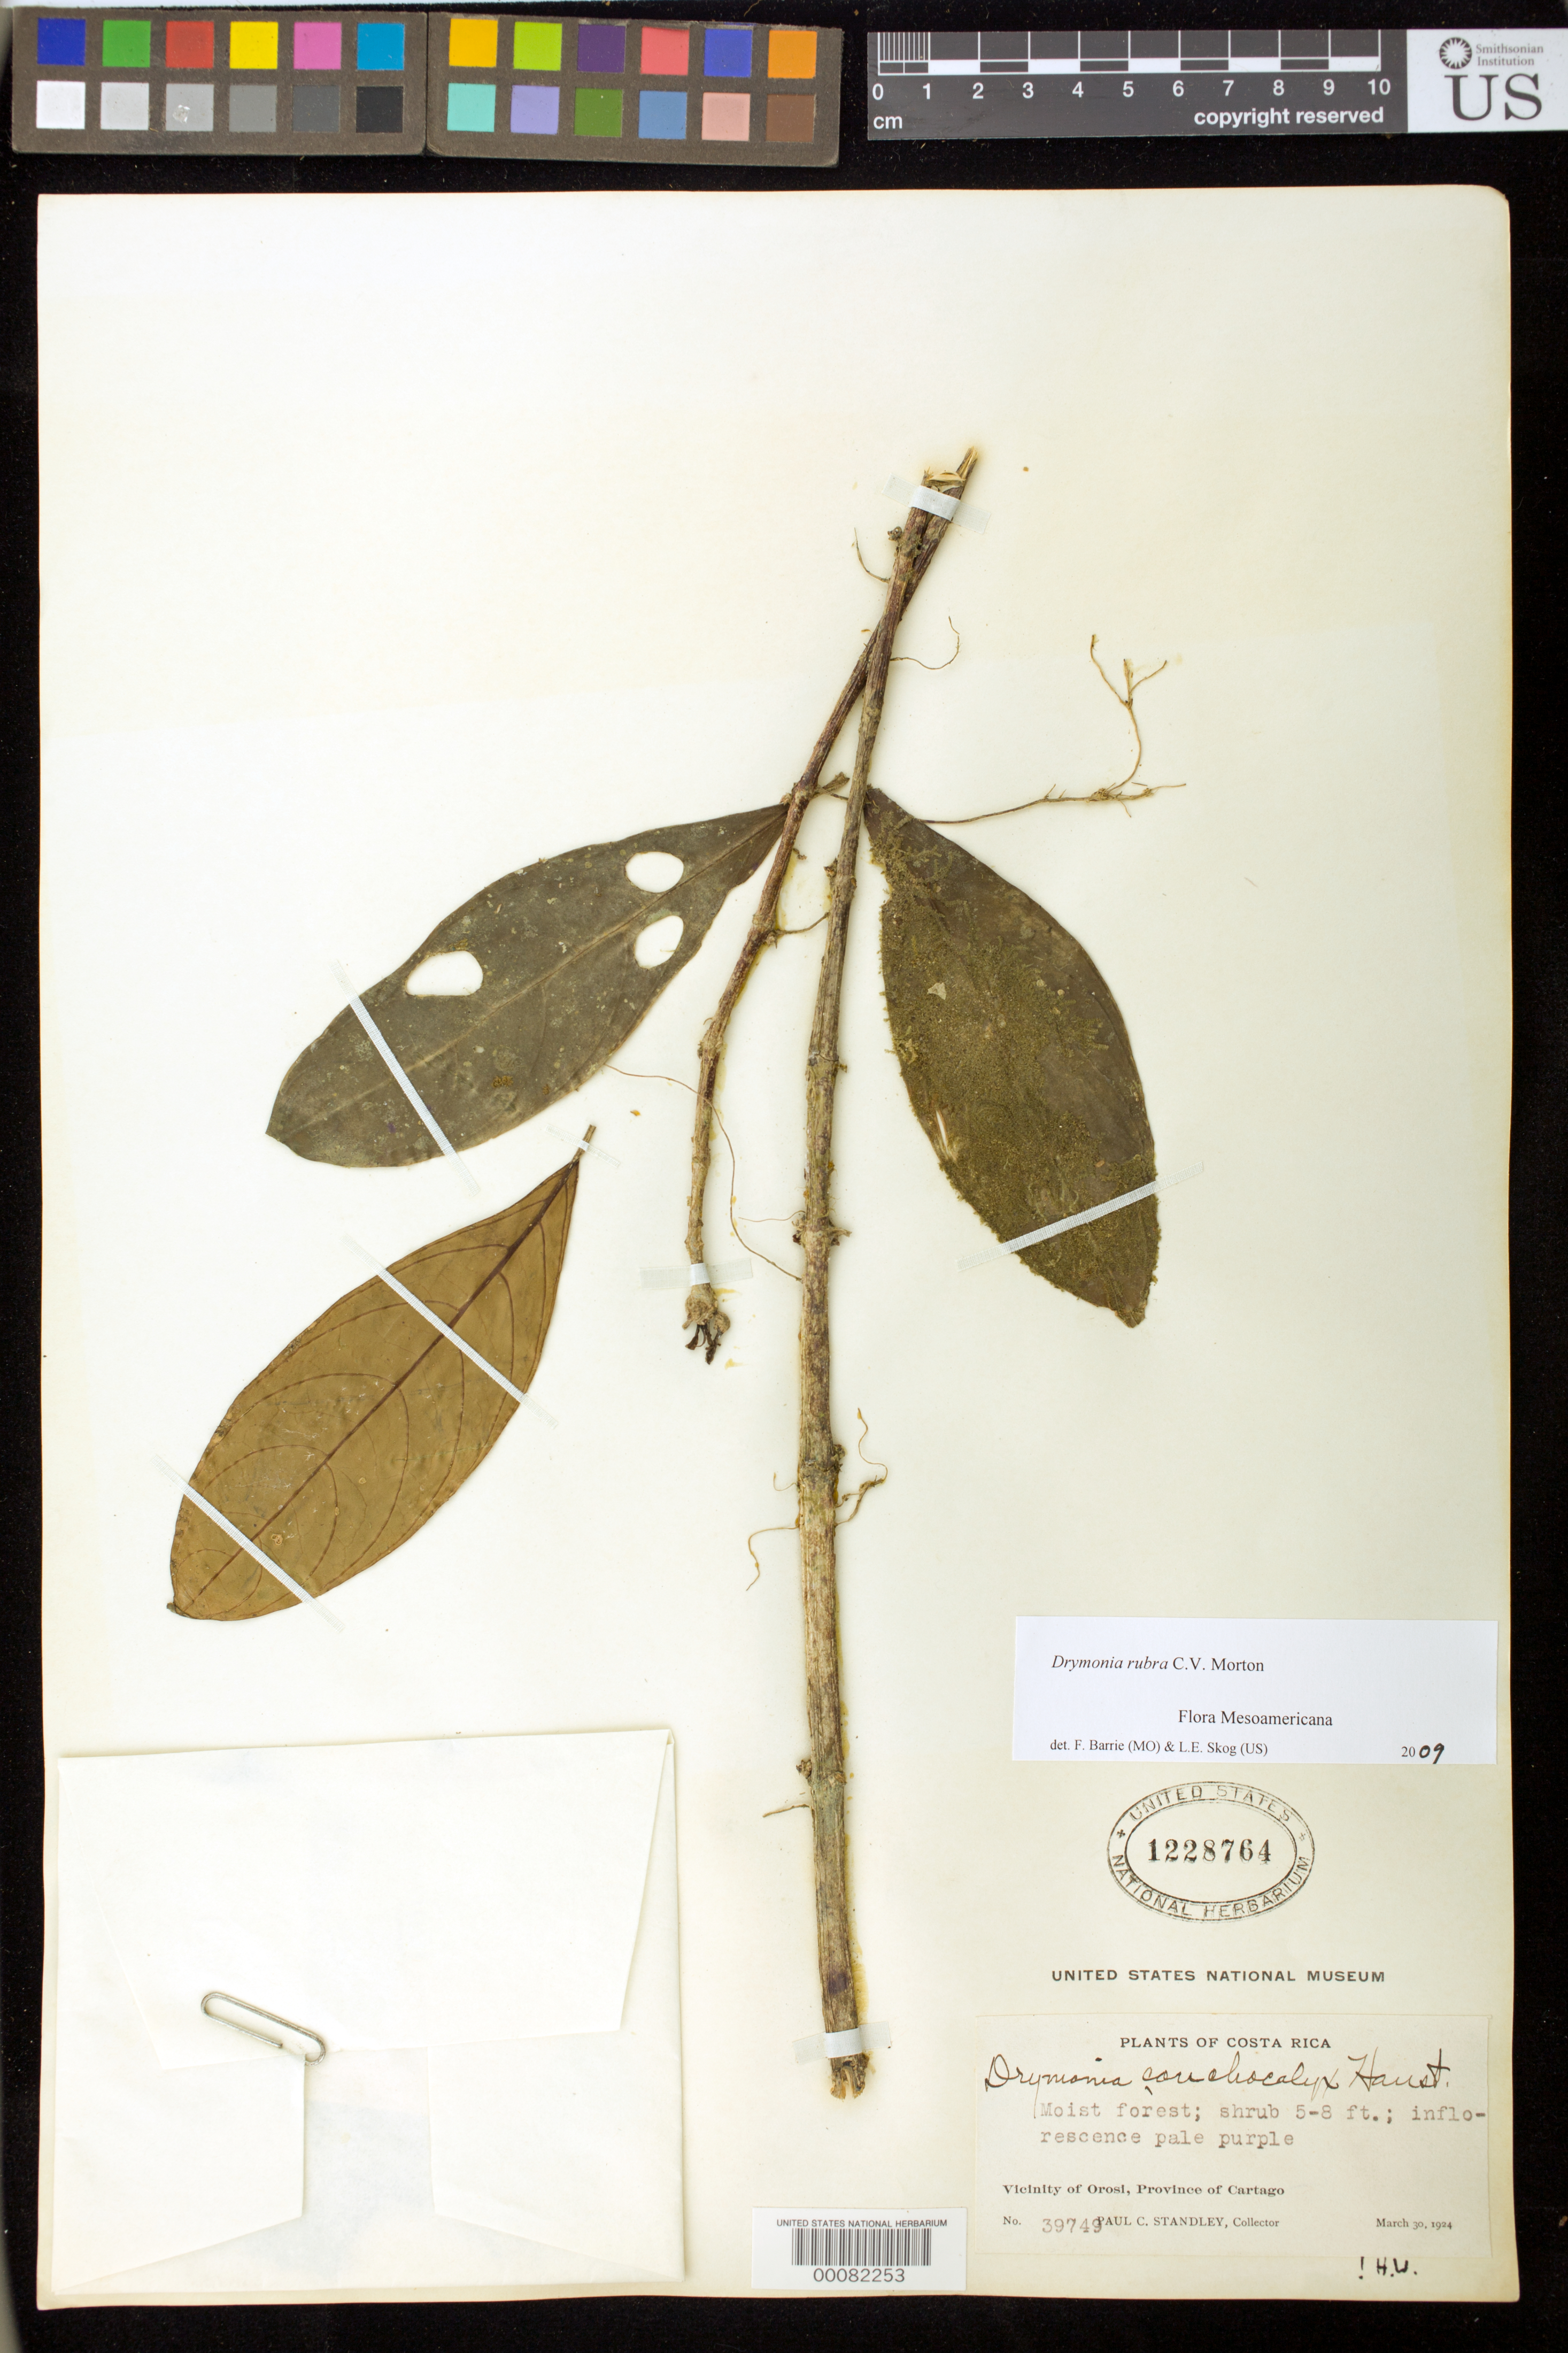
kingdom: Plantae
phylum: Tracheophyta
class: Magnoliopsida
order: Lamiales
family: Gesneriaceae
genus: Drymonia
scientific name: Drymonia conchocalyx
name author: Hanst.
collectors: P. C. Standley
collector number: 39749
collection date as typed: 30 Mar 1924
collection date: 1924-03-30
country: Costa Rica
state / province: Cartago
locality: Vicinity of Orosi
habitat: Moist forest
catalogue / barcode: US 1228764